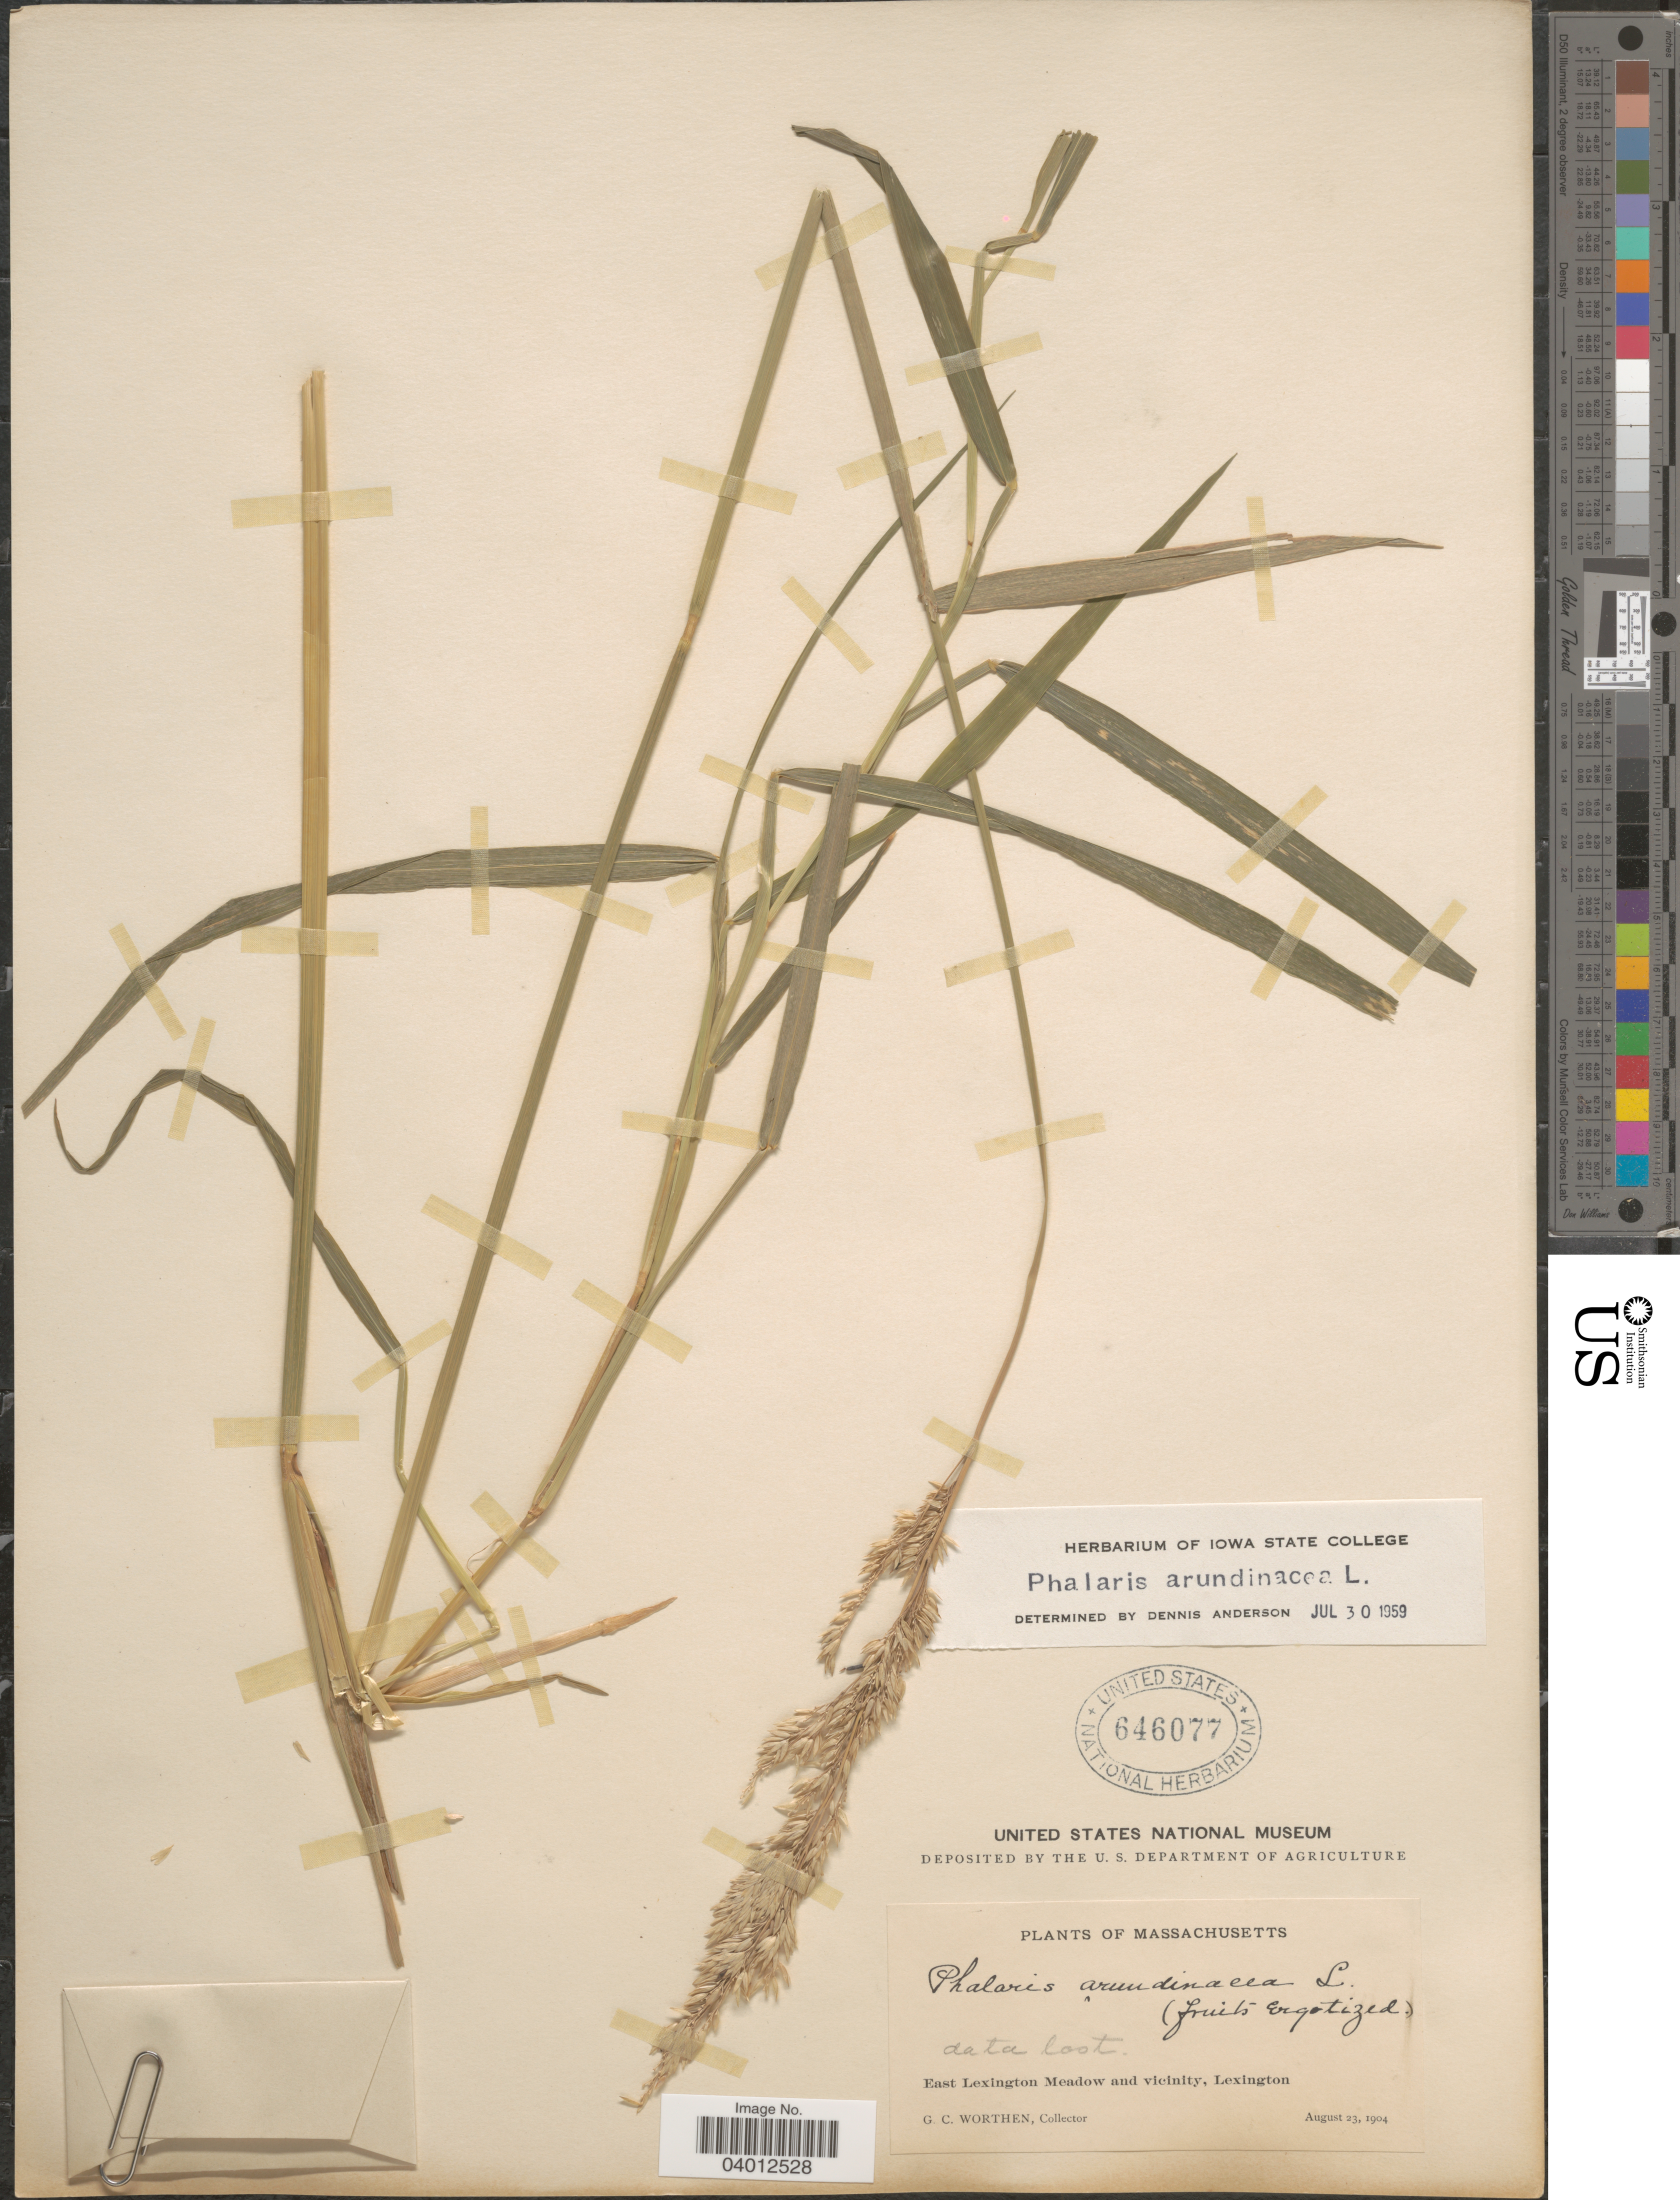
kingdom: Plantae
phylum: Tracheophyta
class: Liliopsida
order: Poales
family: Poaceae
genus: Phalaris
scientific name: Phalaris arundinacea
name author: L.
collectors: G. Worthen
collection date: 1904-08-23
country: United States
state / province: Massachusetts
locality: East Lexington Meadow and vicinity, Lexington.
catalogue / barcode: US 646077